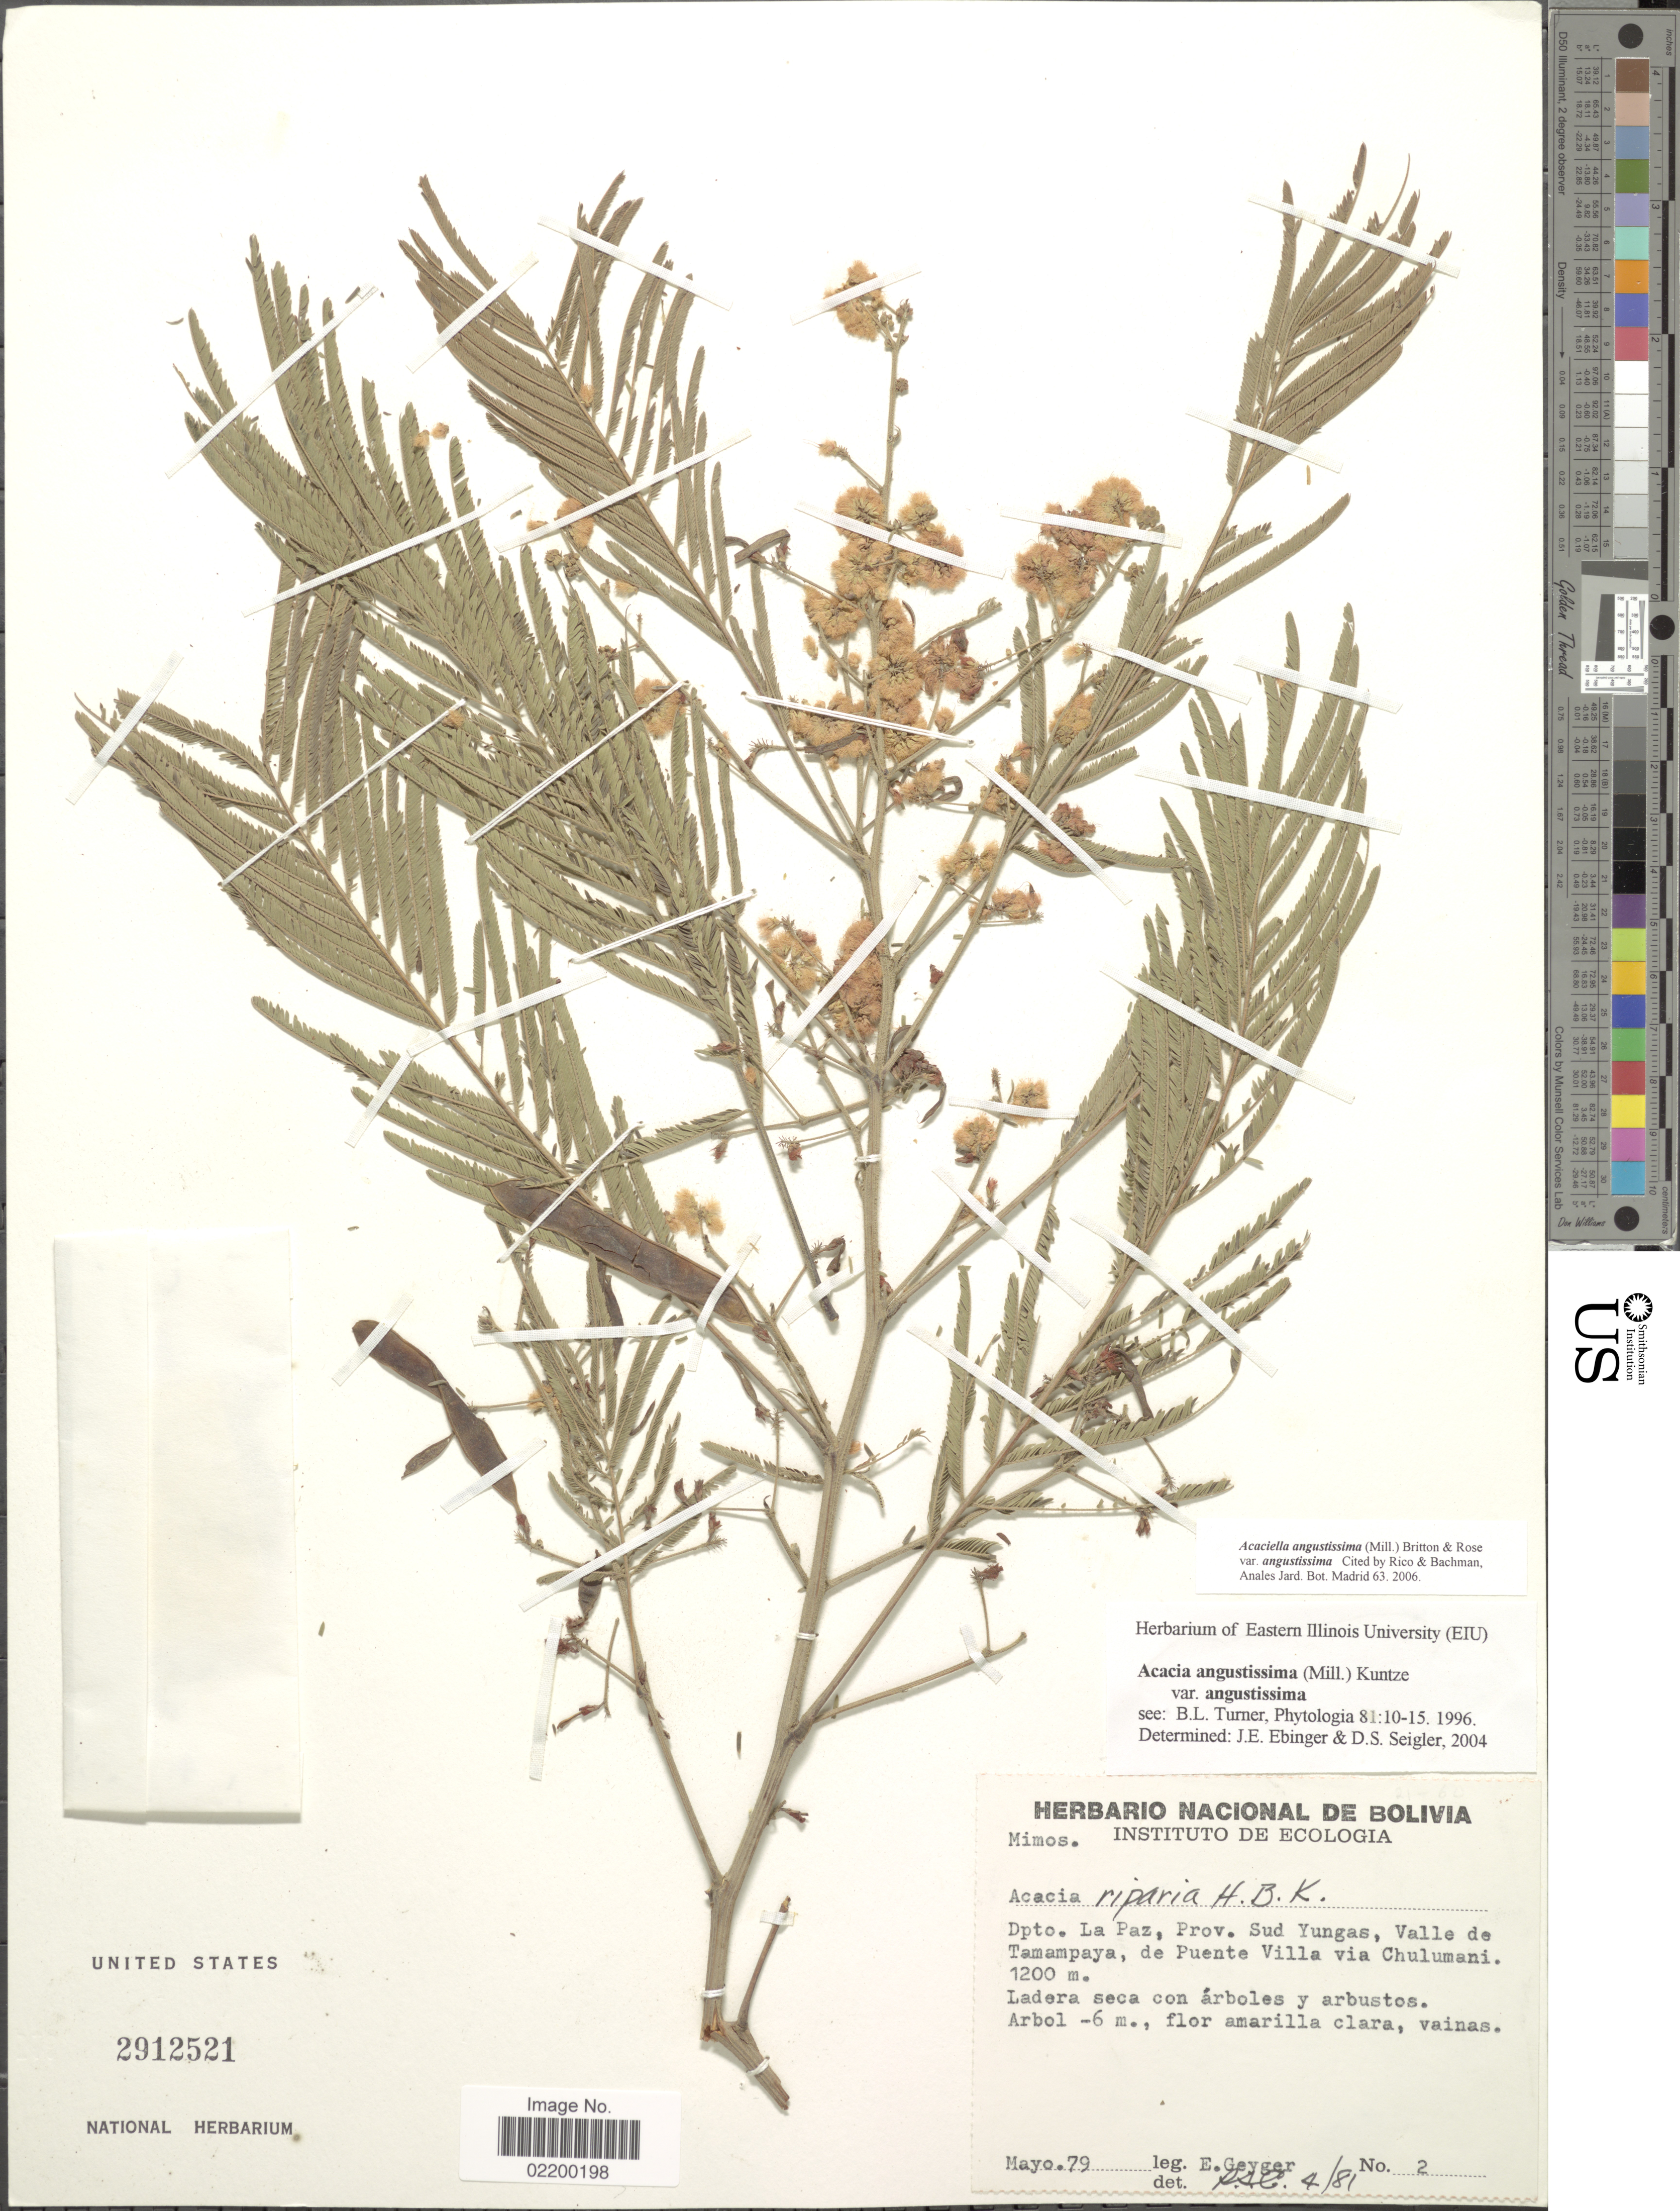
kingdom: Plantae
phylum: Tracheophyta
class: Magnoliopsida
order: Fabales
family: Fabaceae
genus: Acaciella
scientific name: Acaciella angustissima var. angustissima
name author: (Mill.) Britton & Rose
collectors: E. Geyger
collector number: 2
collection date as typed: Transcribed d/m/y: /5/79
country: Bolivia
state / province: La Paz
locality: Dpto. La Paz. Prov. Sud-Yungas, Valle de Tamampaya, de Puente Villa via Chulumani.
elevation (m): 1200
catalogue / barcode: US 2912521